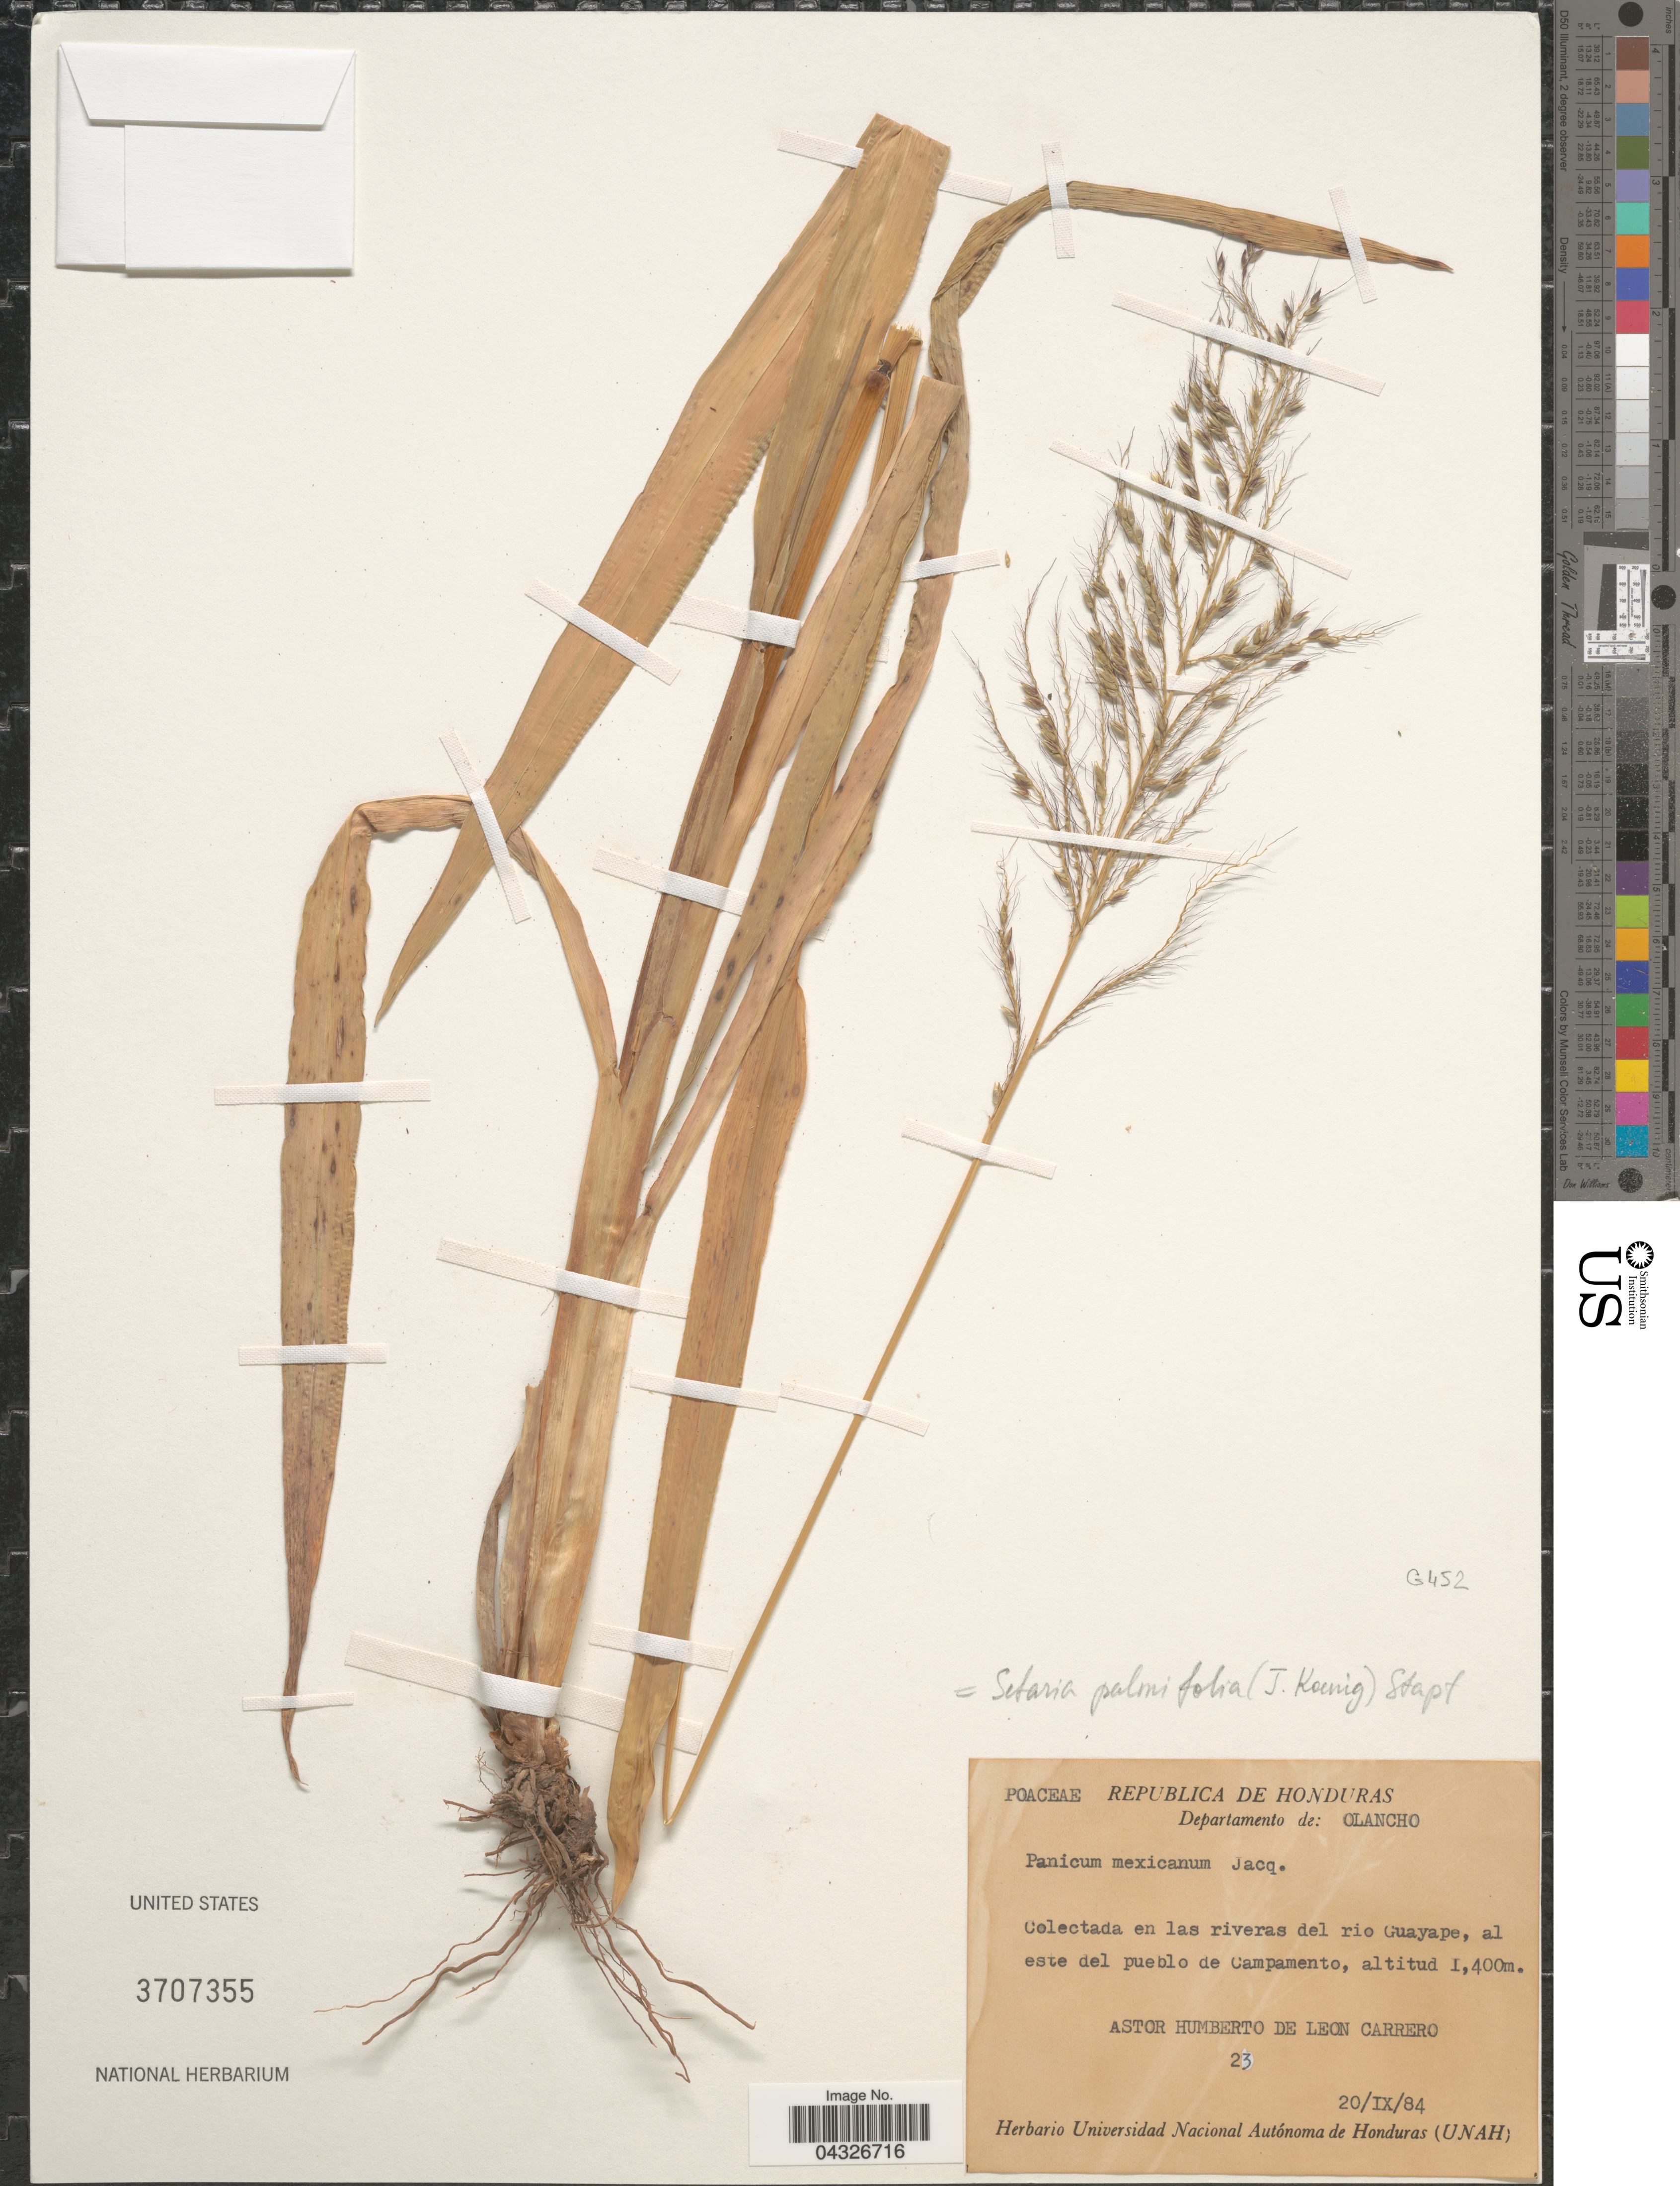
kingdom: Plantae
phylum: Tracheophyta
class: Liliopsida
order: Poales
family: Poaceae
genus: Setaria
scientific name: Setaria palmifolia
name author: (J. Koenig) Stapf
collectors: A. Leon Carrero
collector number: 23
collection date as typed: Transcribed d/m/y: 20/9/84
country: Honduras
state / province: Olancho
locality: Republica de Honduras. Departamento de: Olancho. En las riveras del rio Guayape, al este del pueblo de Campamento.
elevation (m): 1400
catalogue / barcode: US 3707355